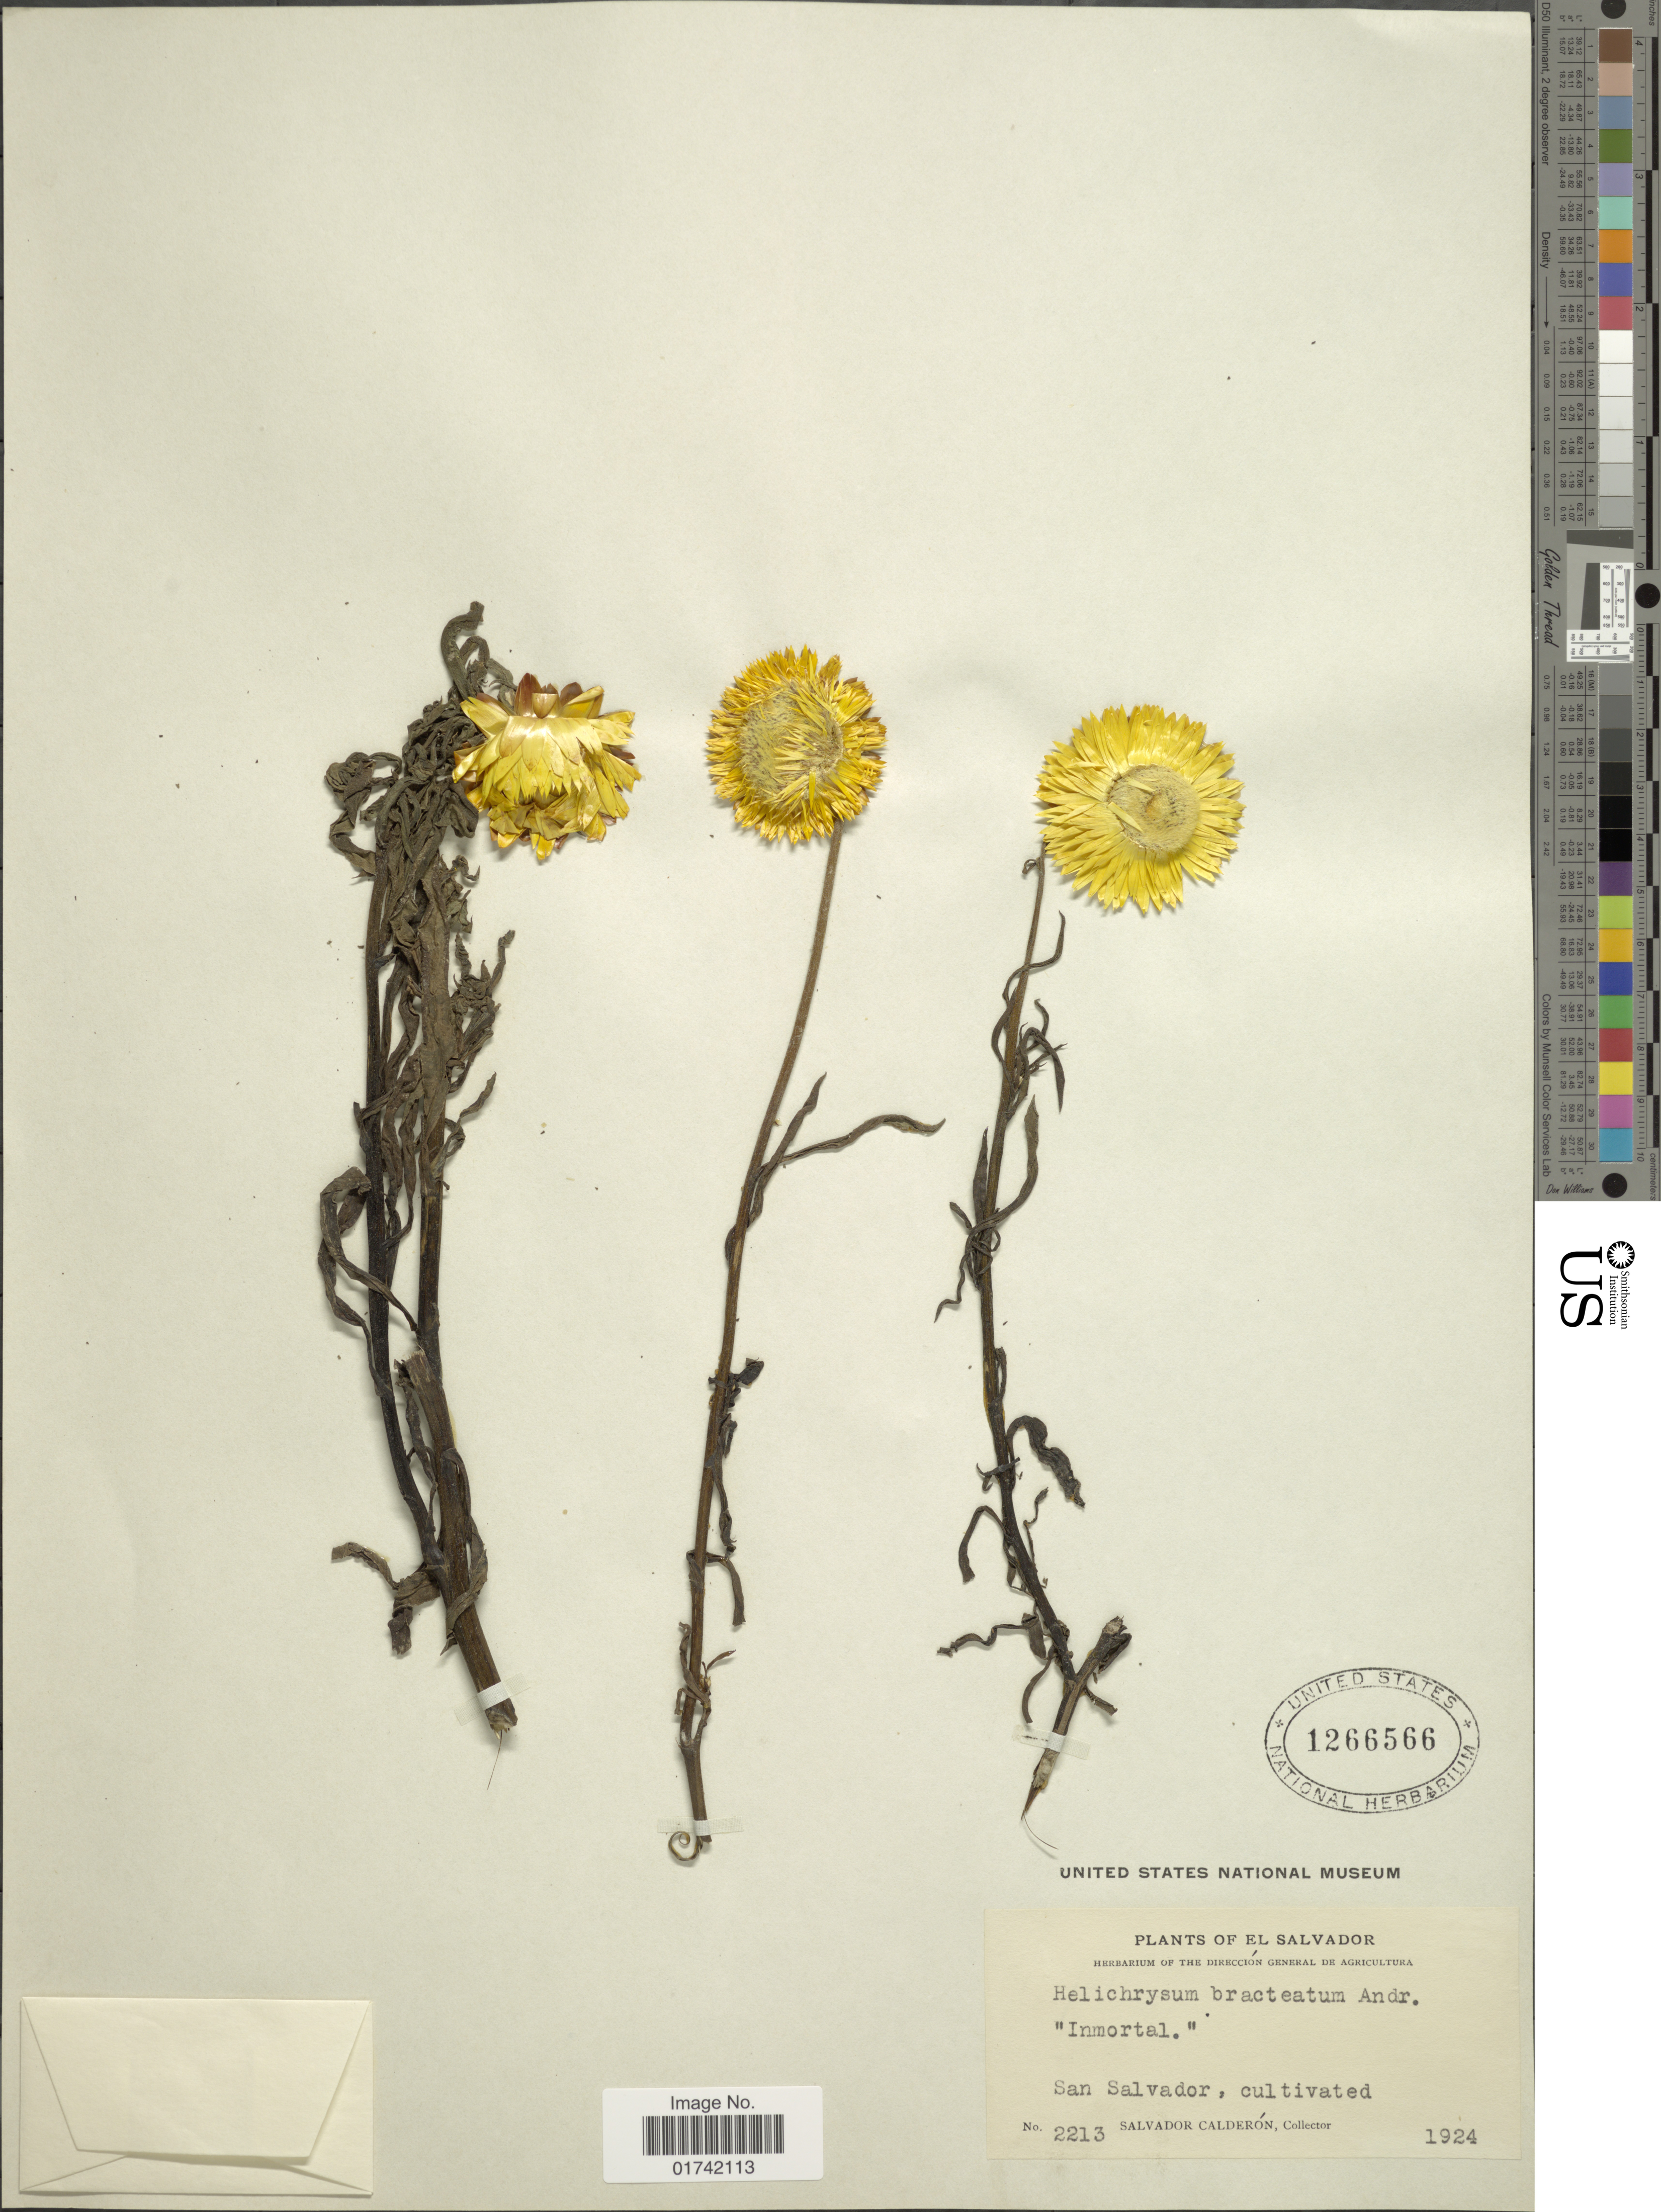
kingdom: Plantae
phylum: Tracheophyta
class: Magnoliopsida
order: Asterales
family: Asteraceae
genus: Helichrysum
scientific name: Helichrysum bracteatum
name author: (Vent.) Haw.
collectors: S. Calderón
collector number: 2213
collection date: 1924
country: El Salvador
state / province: San Salvador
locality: San Salvador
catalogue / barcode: US 1266566